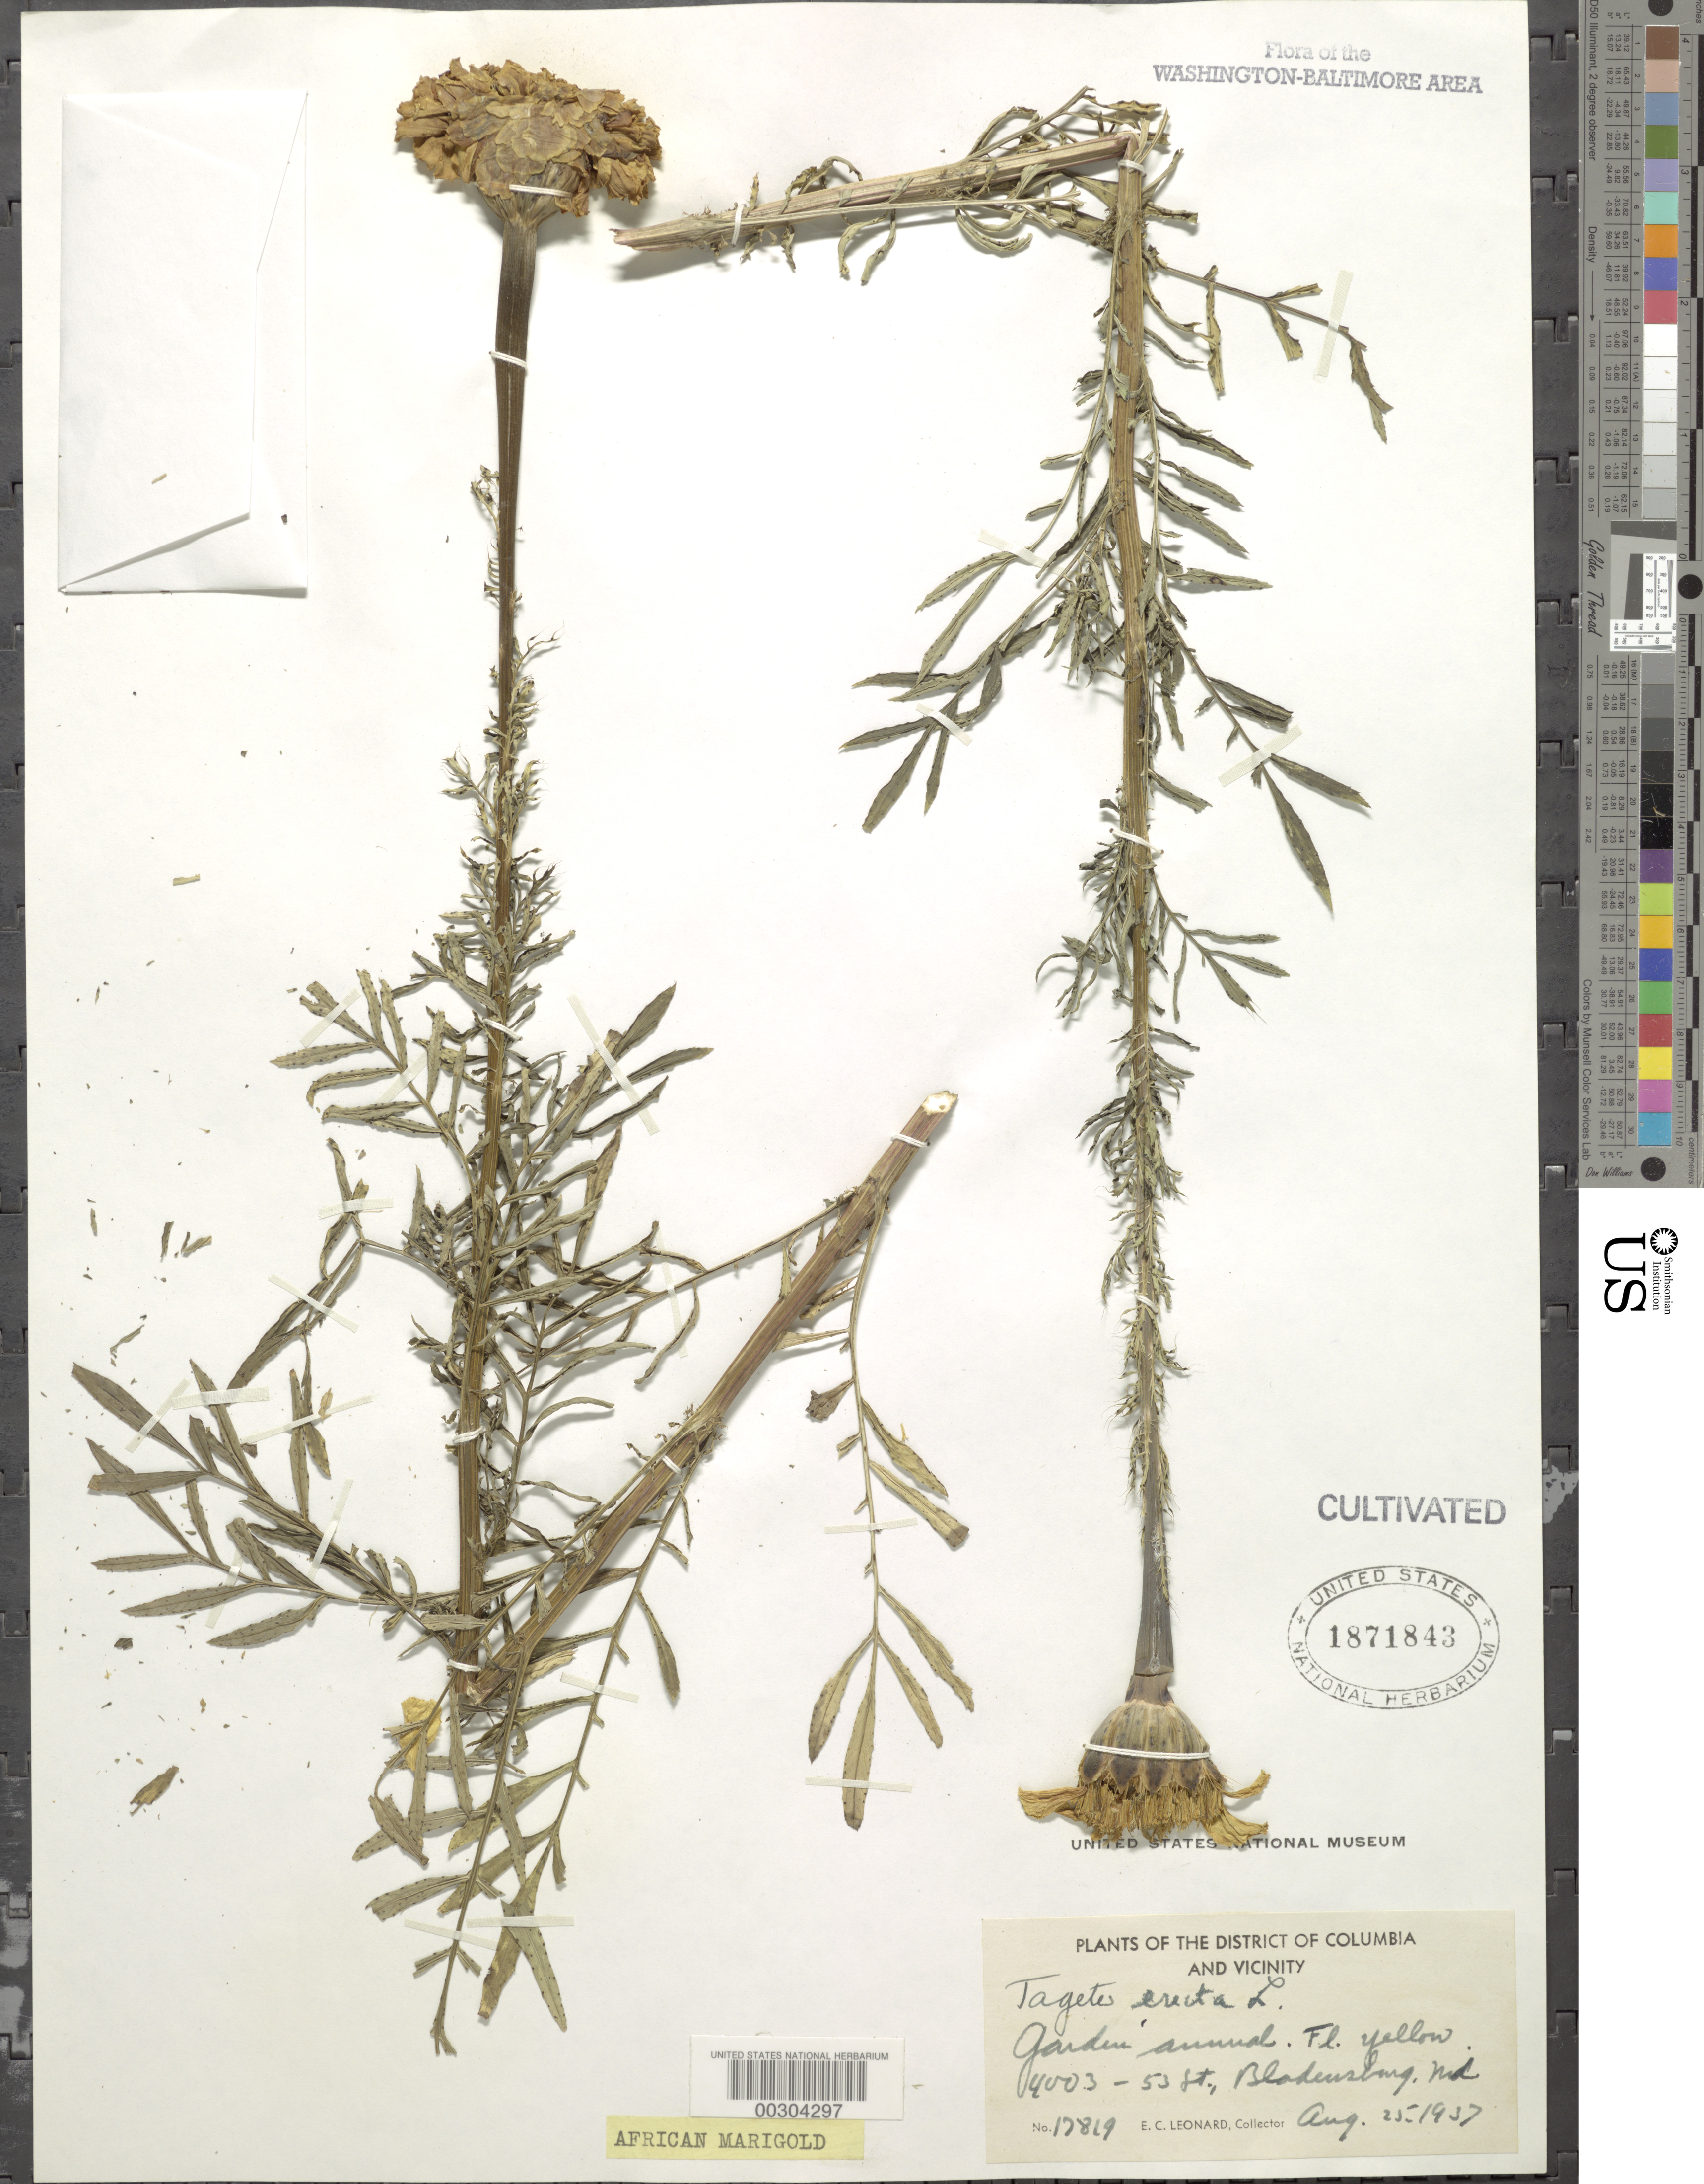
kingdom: Plantae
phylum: Tracheophyta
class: Magnoliopsida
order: Asterales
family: Asteraceae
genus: Tagetes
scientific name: Tagetes erecta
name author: L.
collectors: E. C. Leonard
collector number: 17819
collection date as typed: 25 Aug 1937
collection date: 1937-08-25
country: United States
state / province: Maryland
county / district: Prince George's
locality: Bladensburg, 4003 53d St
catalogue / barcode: US 1871843